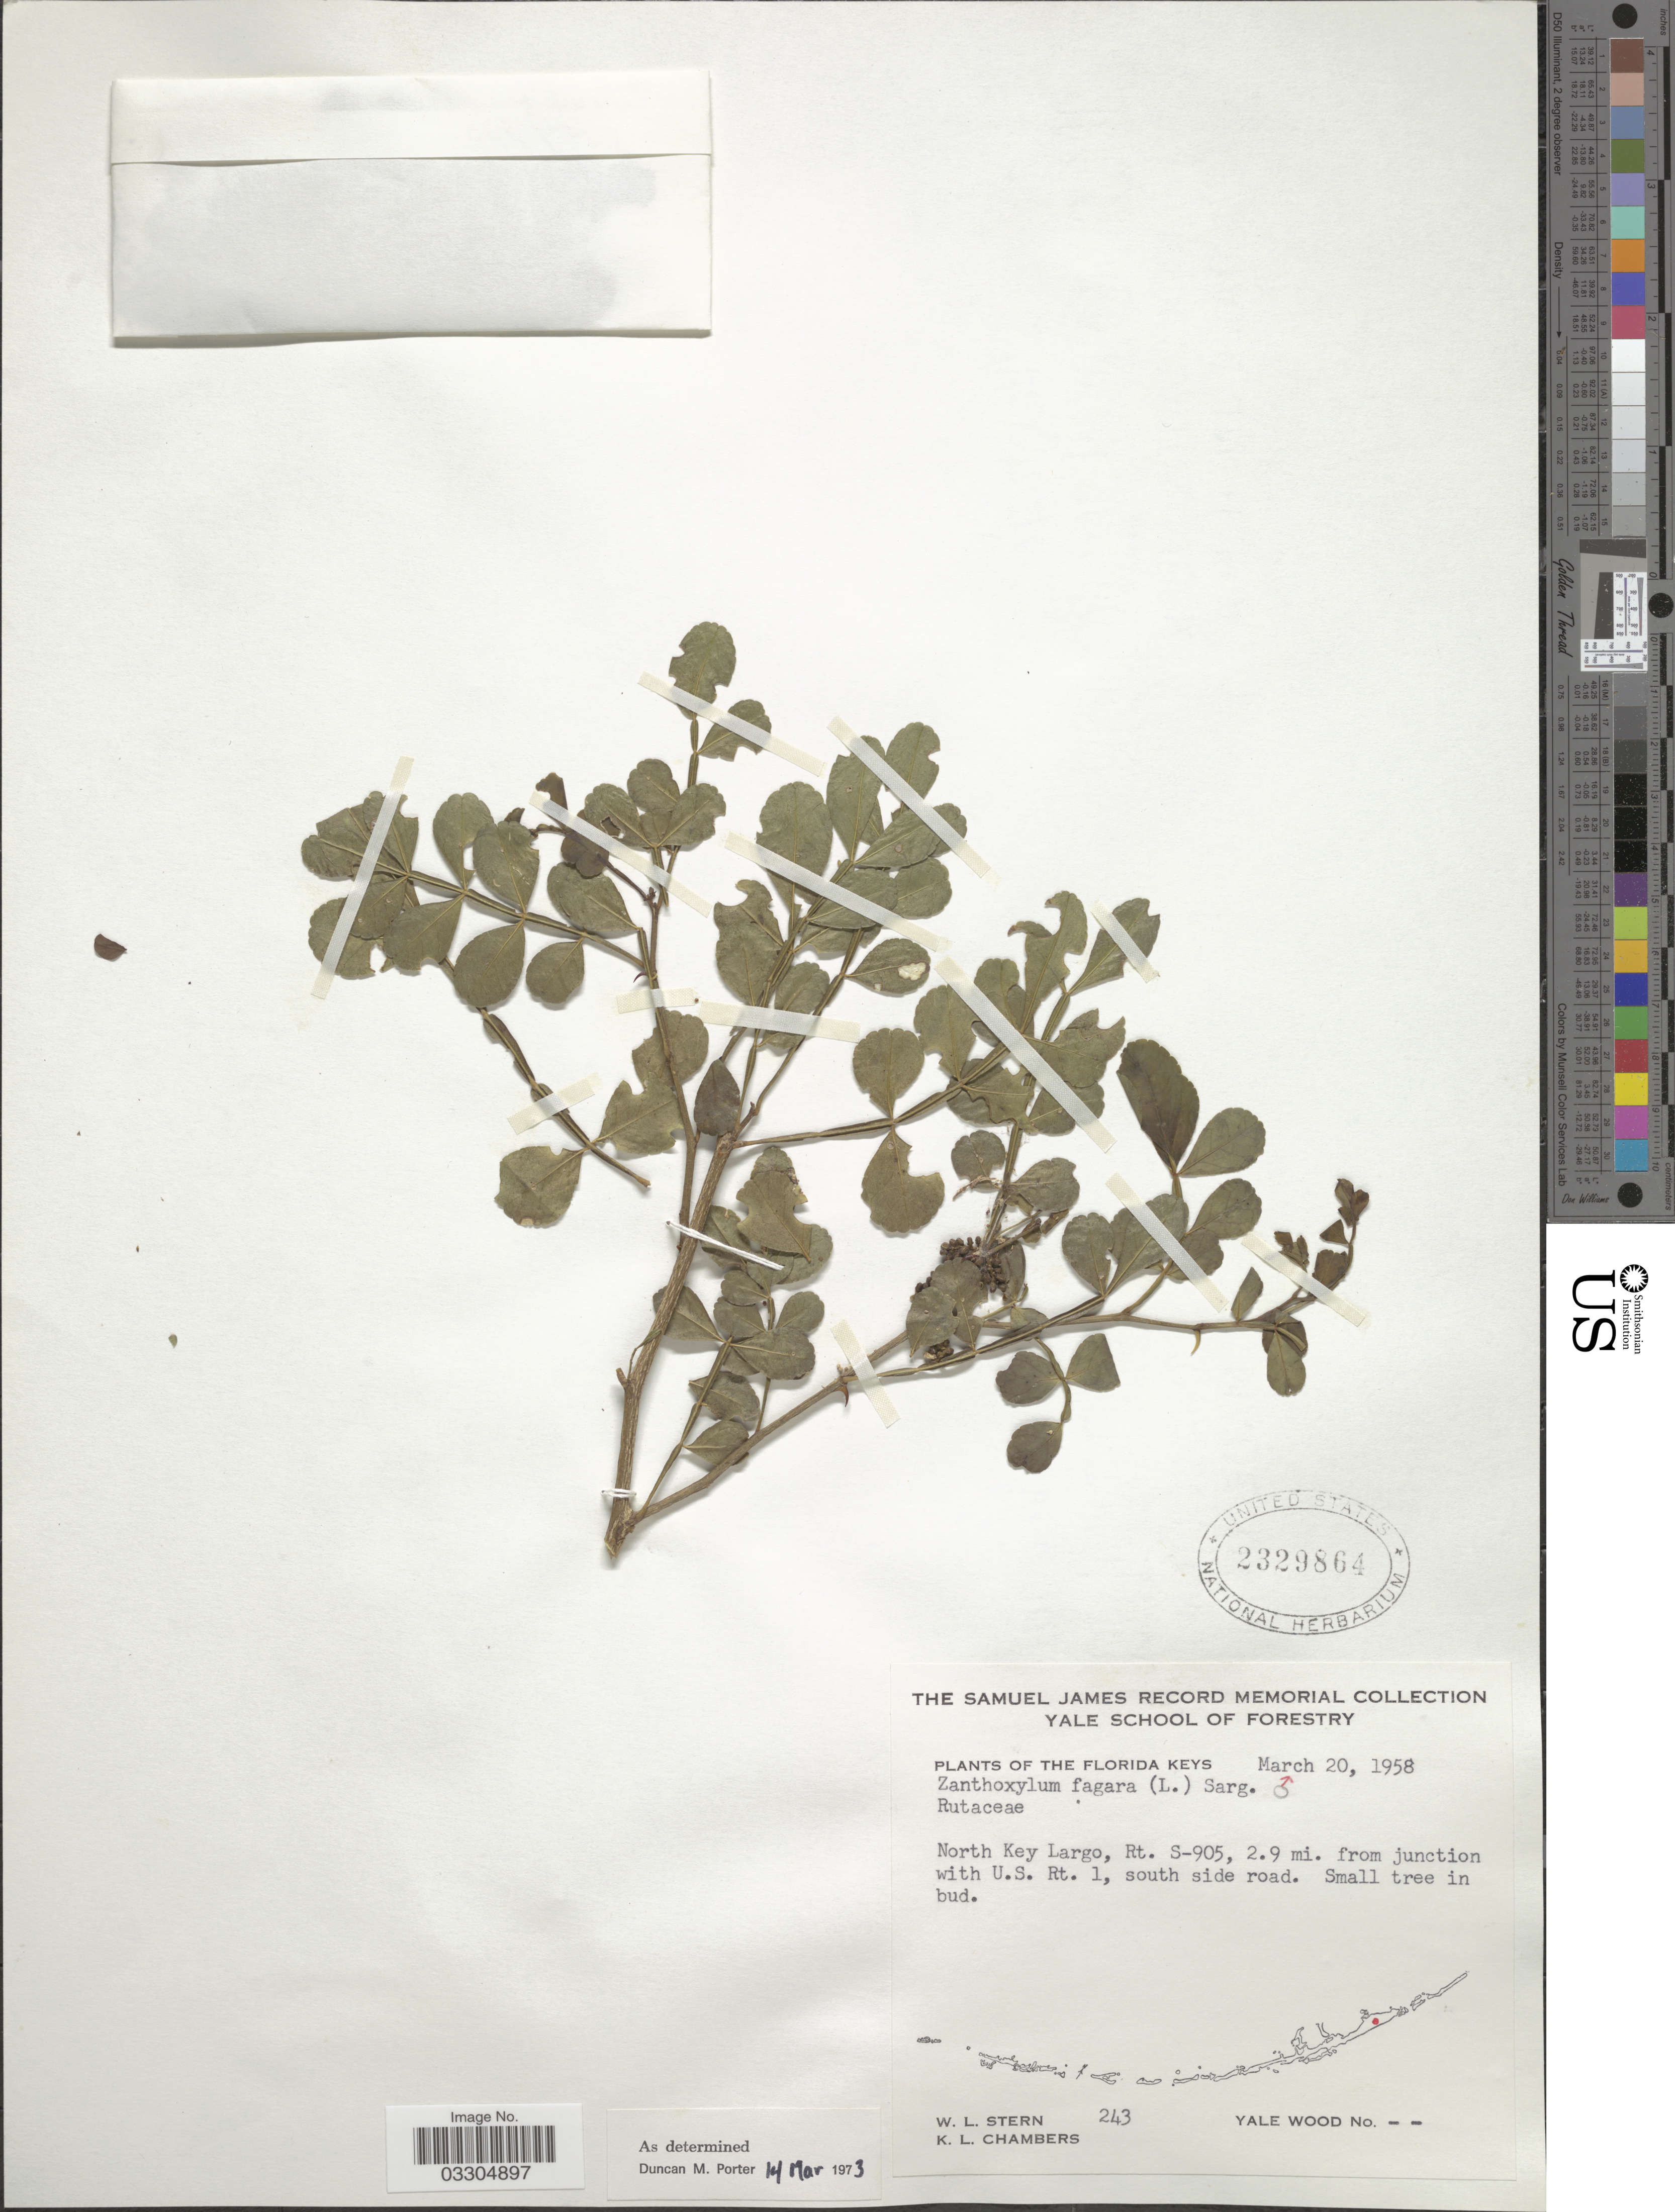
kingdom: Plantae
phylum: Tracheophyta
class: Magnoliopsida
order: Sapindales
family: Rutaceae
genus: Zanthoxylum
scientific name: Zanthoxylum fagara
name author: (L.) Sarg.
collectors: W. L. Stern & K. Chambers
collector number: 243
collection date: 1958-03-20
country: United States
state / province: Florida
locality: The Florida Keys. North Key Largo, Rt. S-905, 2.9 mi. from junction with U.S. Rt. 1, south side road.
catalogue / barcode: US 2329864